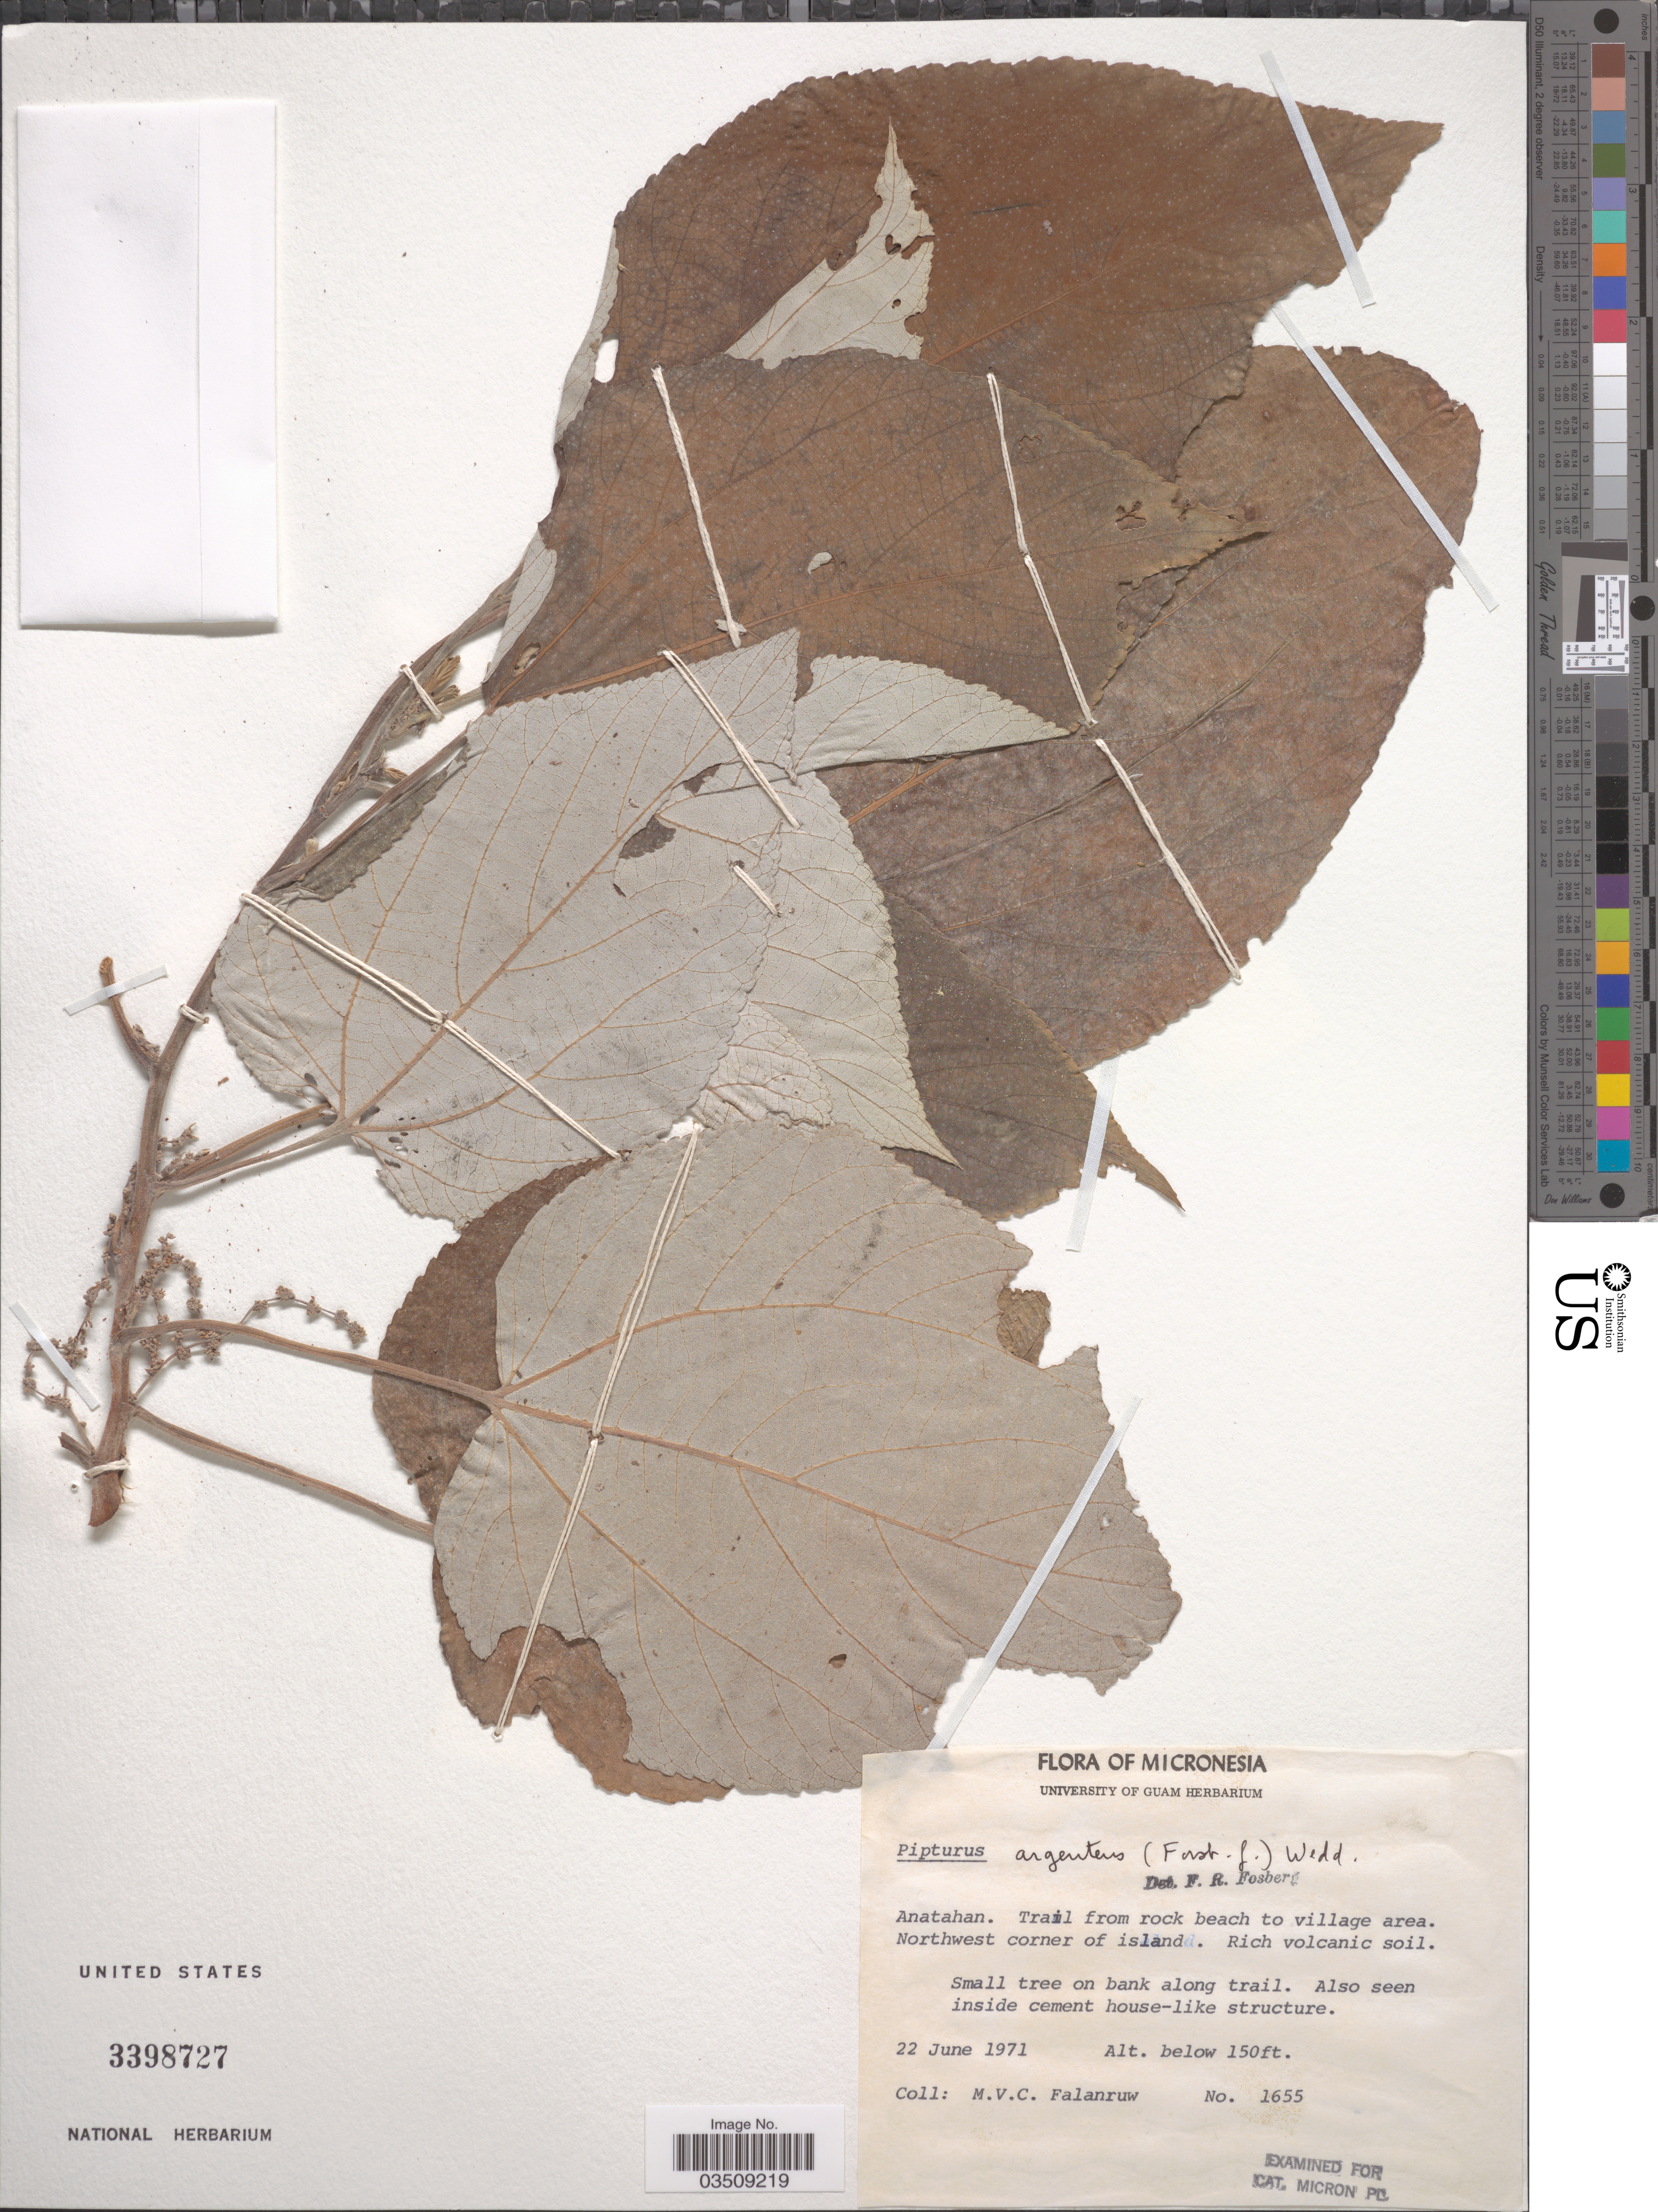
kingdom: Plantae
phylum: Tracheophyta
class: Magnoliopsida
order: Rosales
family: Urticaceae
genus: Pipturus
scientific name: Pipturus argenteus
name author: (G. Forst.) Wedd.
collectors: M. V. Falanruw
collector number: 1655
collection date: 1971-06-22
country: Northern Mariana Islands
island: Anatahan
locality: Anatahan. Trail from rock beach to village area. Northwest corner of island.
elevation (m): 46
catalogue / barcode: US 3398727